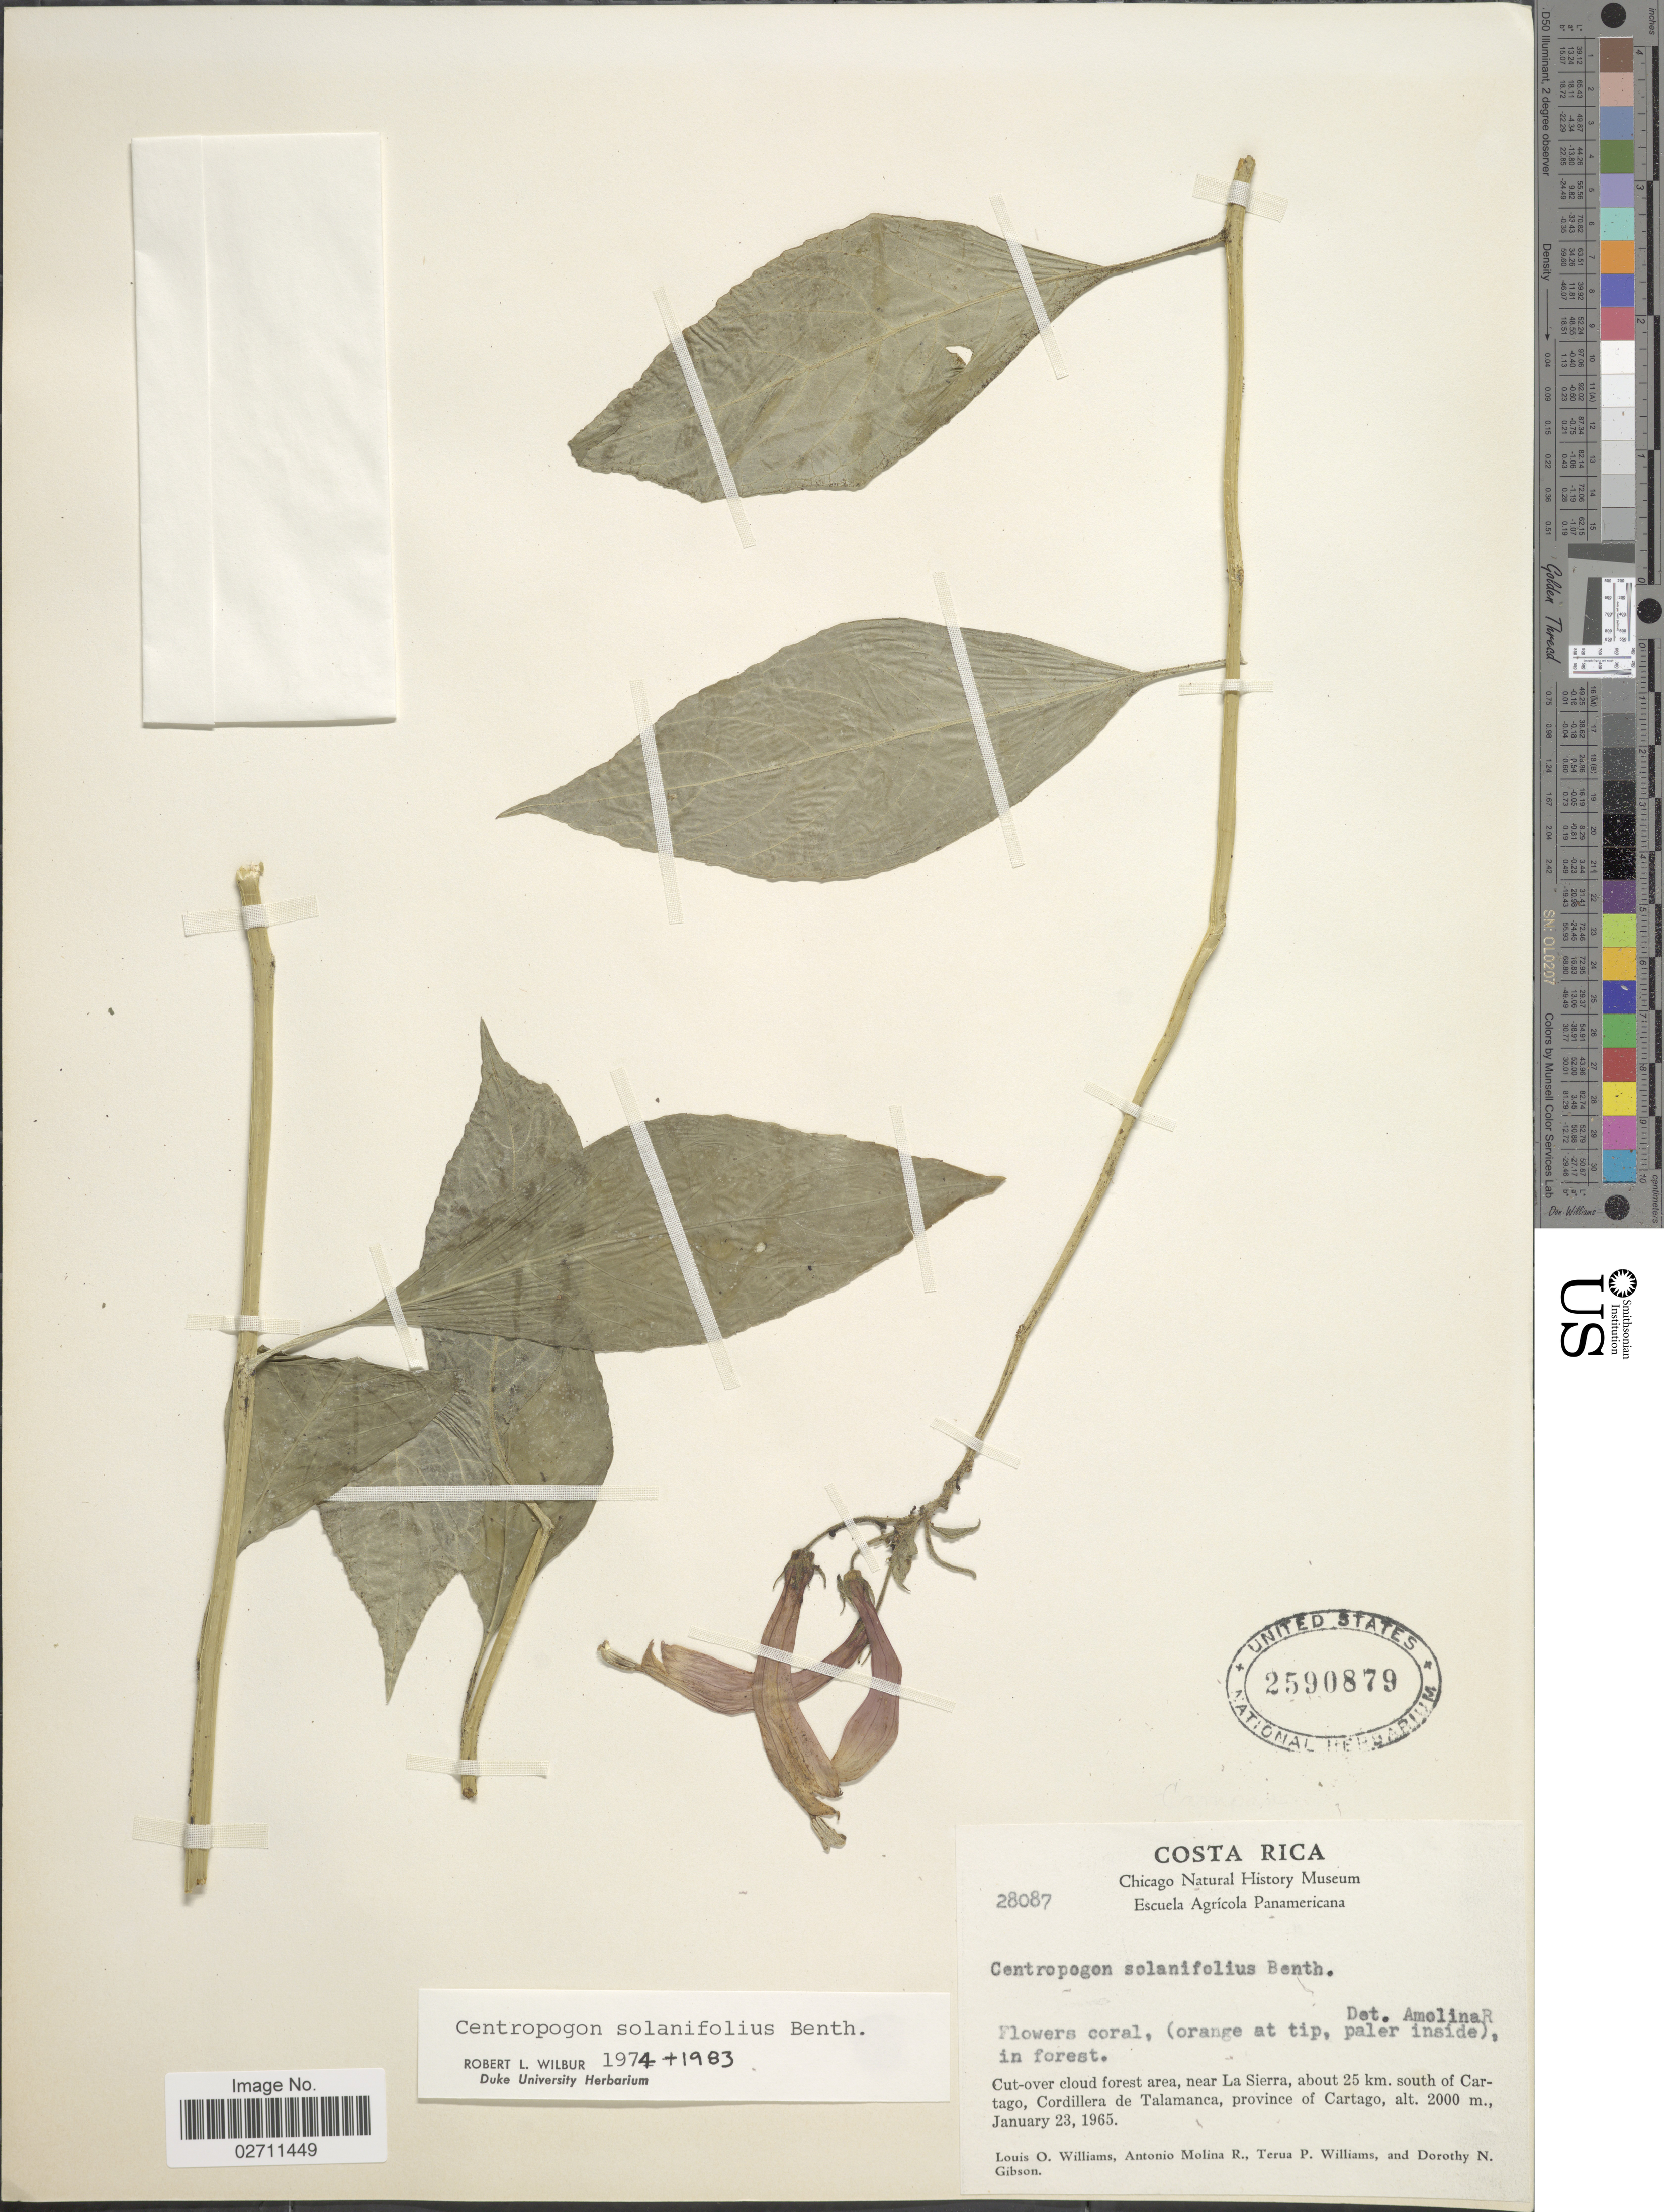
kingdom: Plantae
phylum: Tracheophyta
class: Magnoliopsida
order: Asterales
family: Campanulaceae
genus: Centropogon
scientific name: Centropogon solanifolius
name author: Benth.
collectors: L. O. Williams, A. Molina R., T. P. Williams & D. N. Gibson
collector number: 28087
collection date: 1965-01-23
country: Costa Rica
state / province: Cartago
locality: Near La Sierra, about 25 km. south of Cartago, Cordillera de Talamanca.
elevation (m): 2000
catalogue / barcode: US 2590879